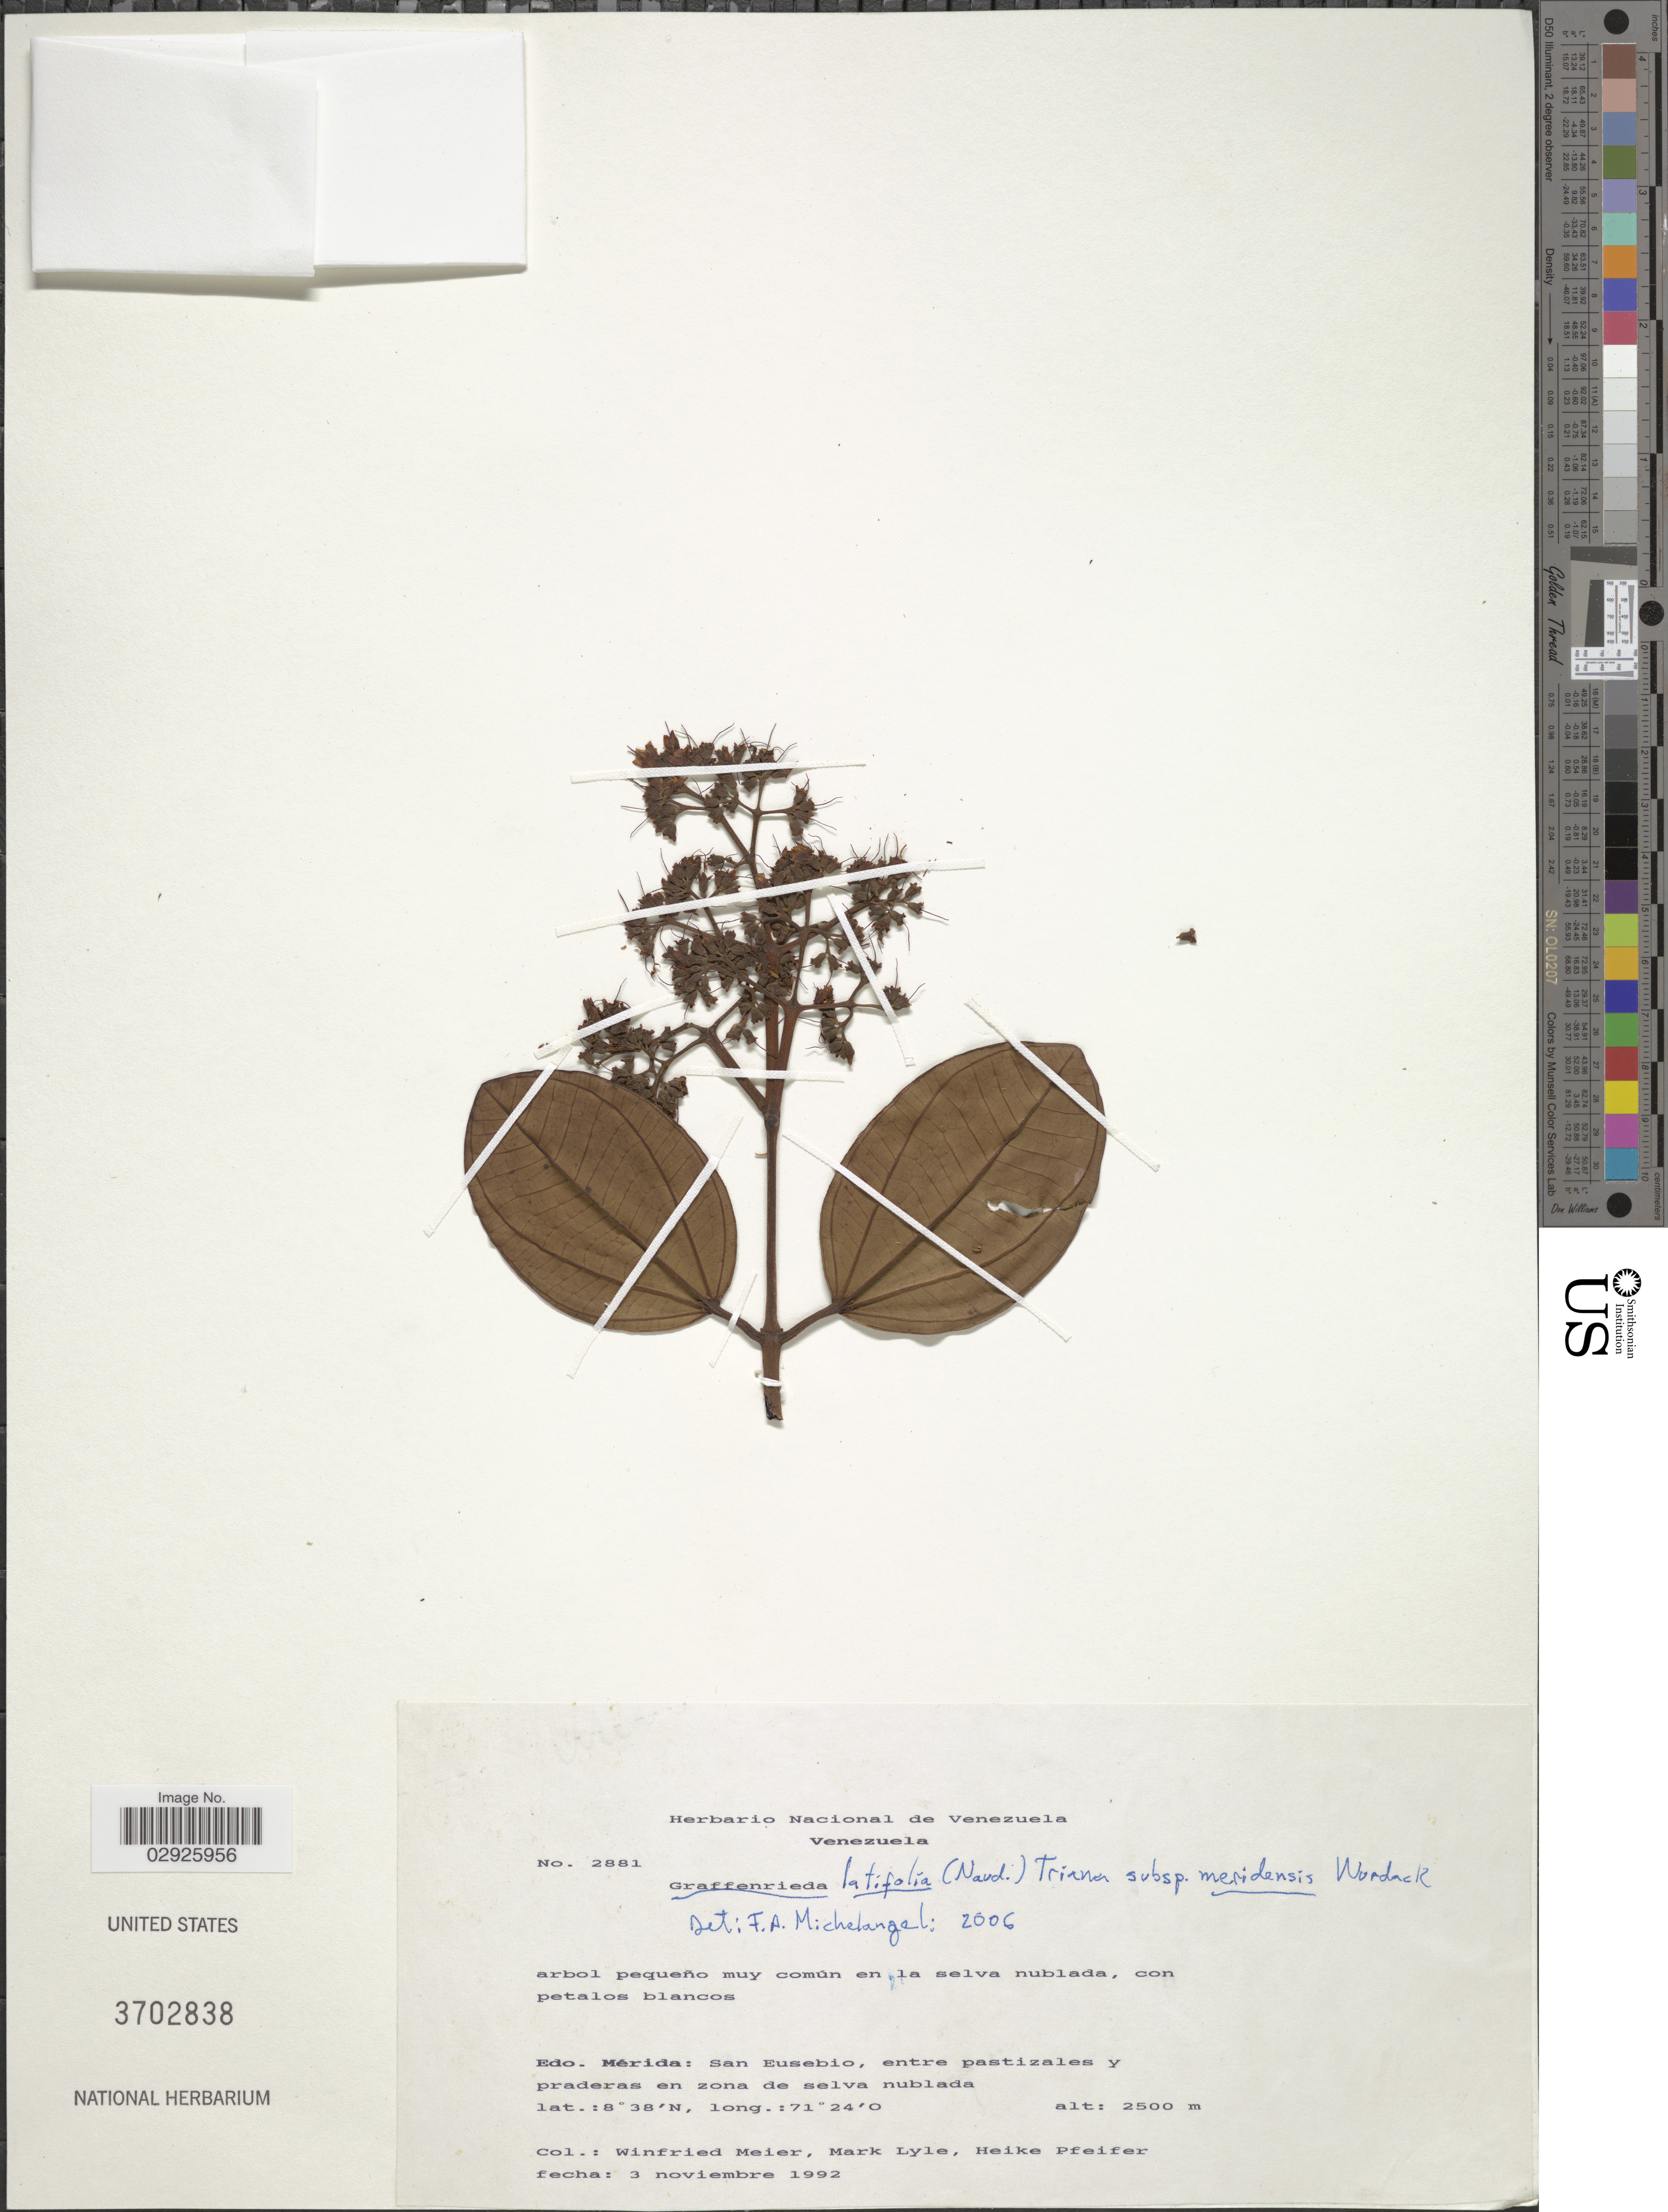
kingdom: Plantae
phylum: Tracheophyta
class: Magnoliopsida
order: Myrtales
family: Melastomataceae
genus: Graffenrieda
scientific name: Graffenrieda latifolia subsp. meridensis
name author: Wurdack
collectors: W. Meier, M. Lyle & H. Pfeifer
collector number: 2881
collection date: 1992-11-03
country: Venezuela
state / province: Mérida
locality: San Eusebio, entre pastizales y praderas en zona de selva nublada.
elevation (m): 2500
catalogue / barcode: US 3702838